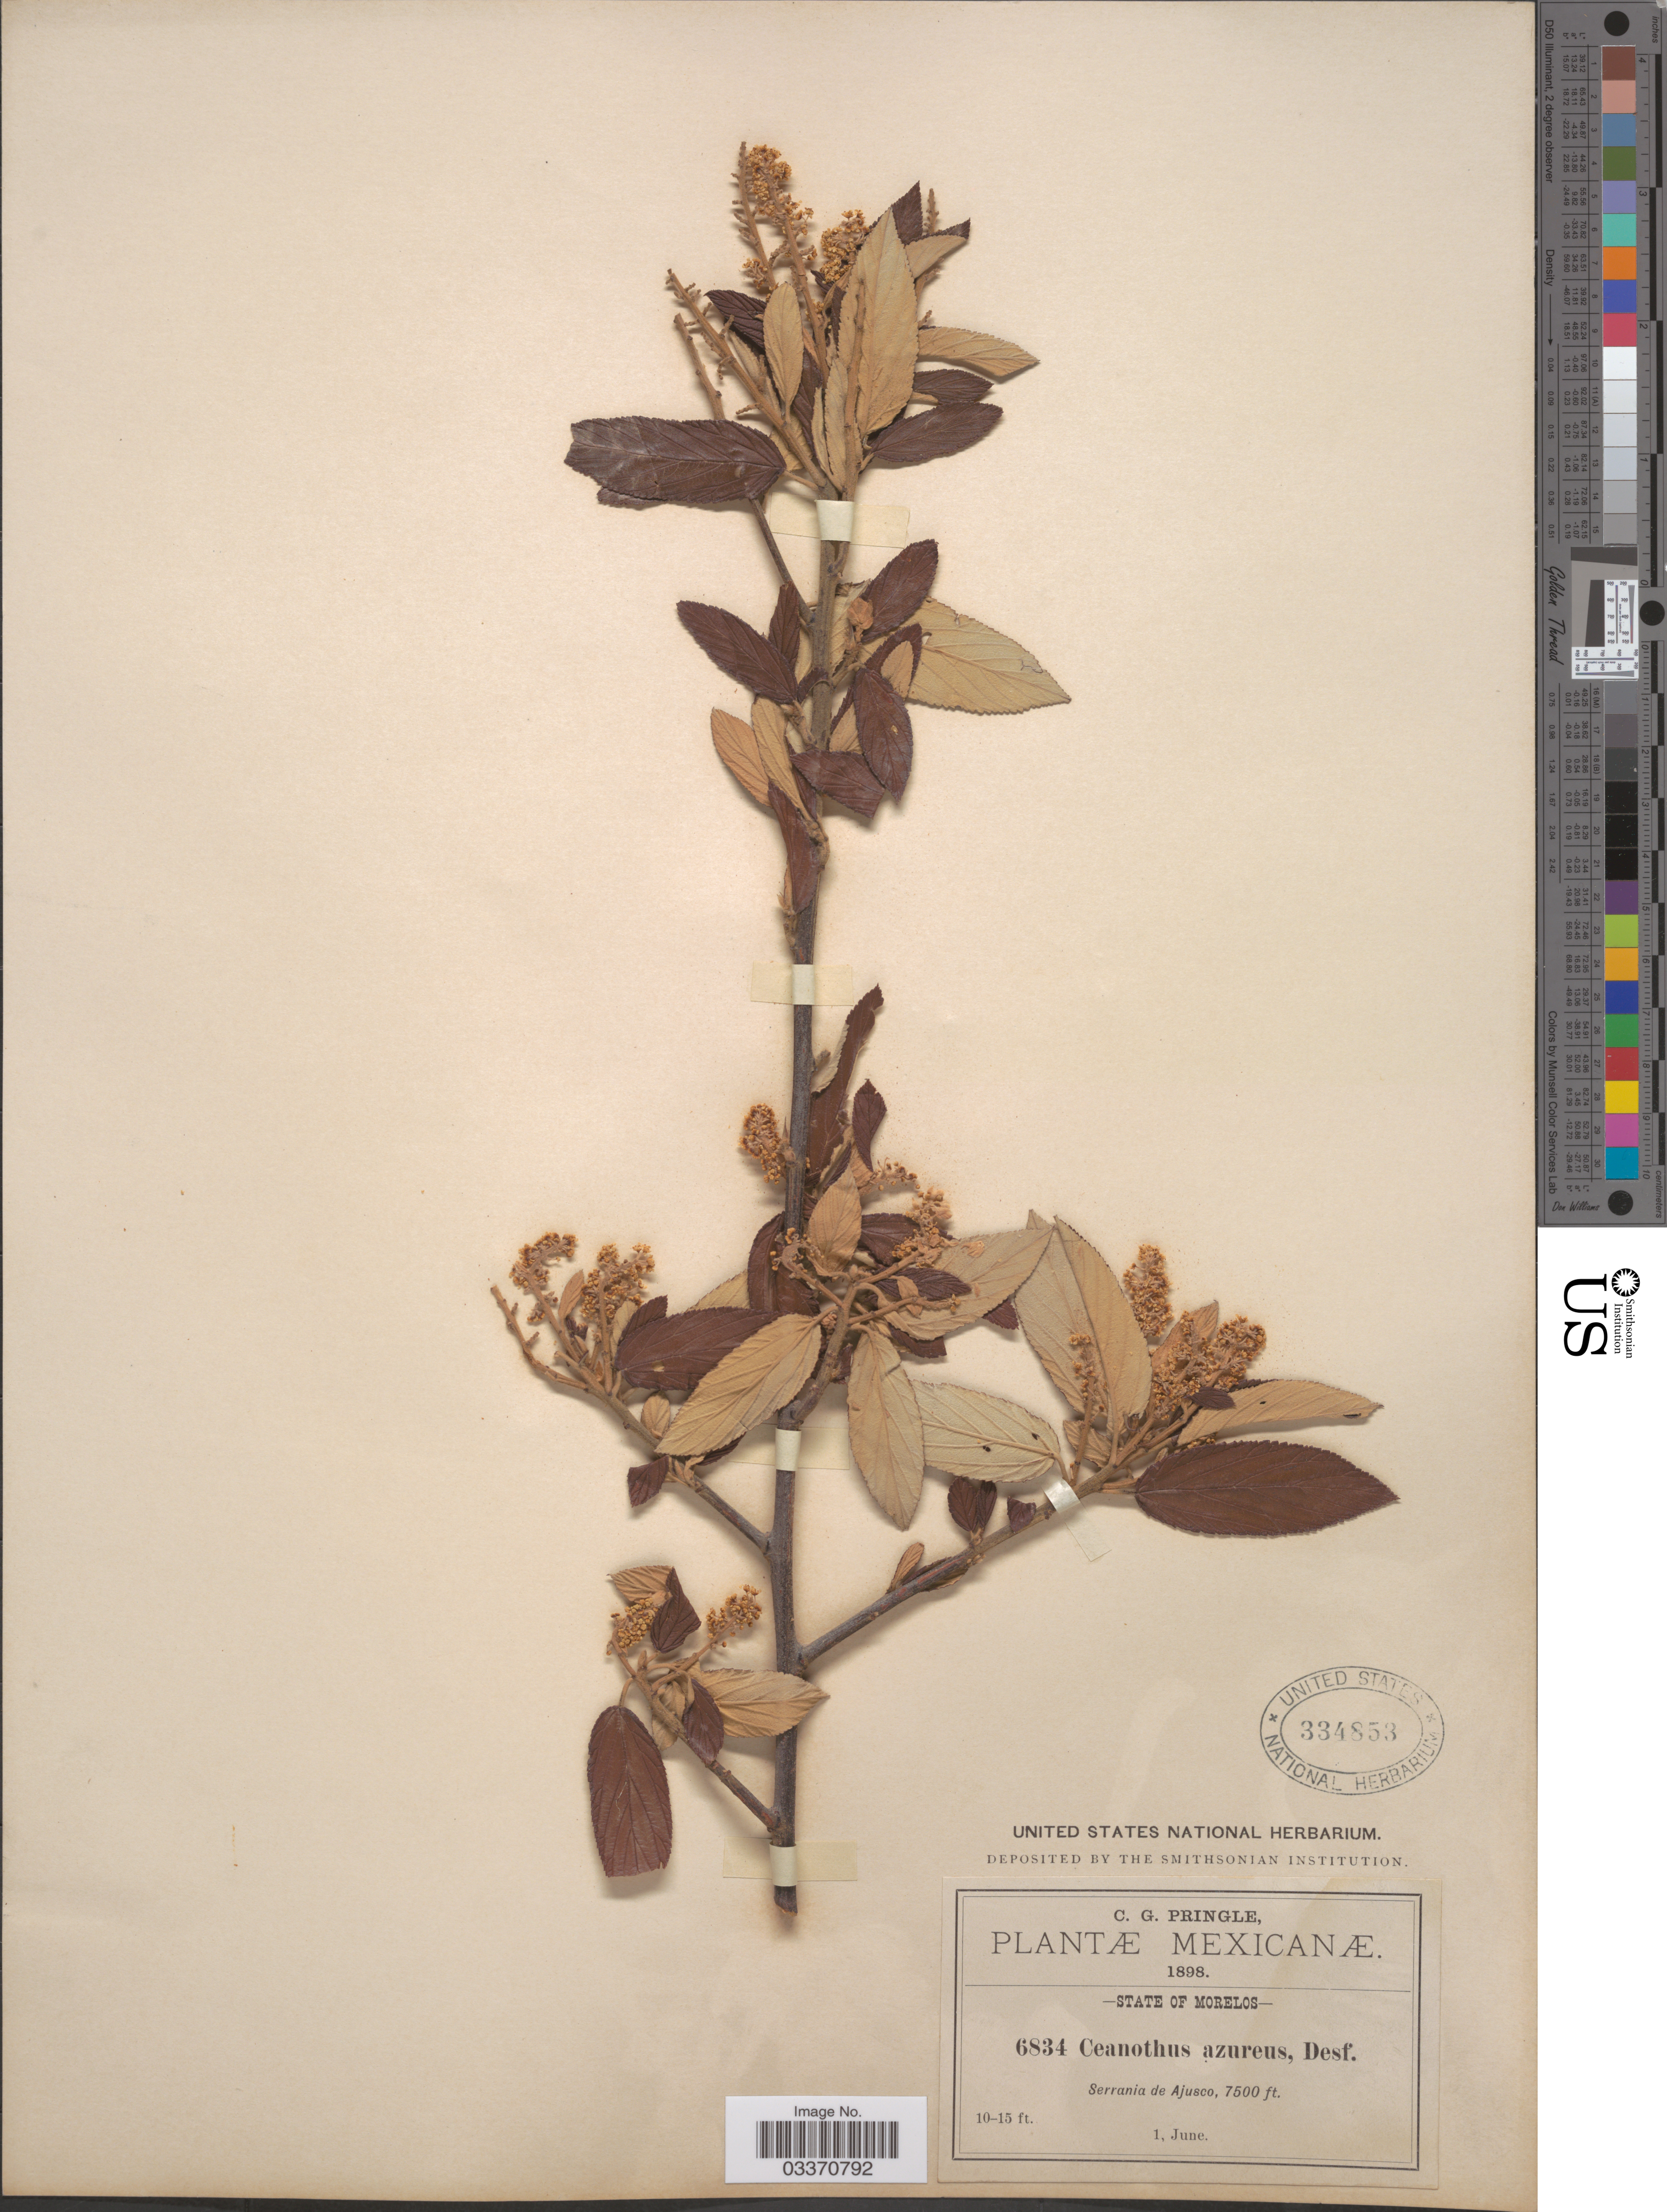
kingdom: Plantae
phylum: Tracheophyta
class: Magnoliopsida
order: Rosales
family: Rhamnaceae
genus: Ceanothus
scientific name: Ceanothus caeruleus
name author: Lag.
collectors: C. G. Pringle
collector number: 6834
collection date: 1898-06-01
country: Mexico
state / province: Morelos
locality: Serrania de Ajusco.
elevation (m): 2286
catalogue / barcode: US 334853